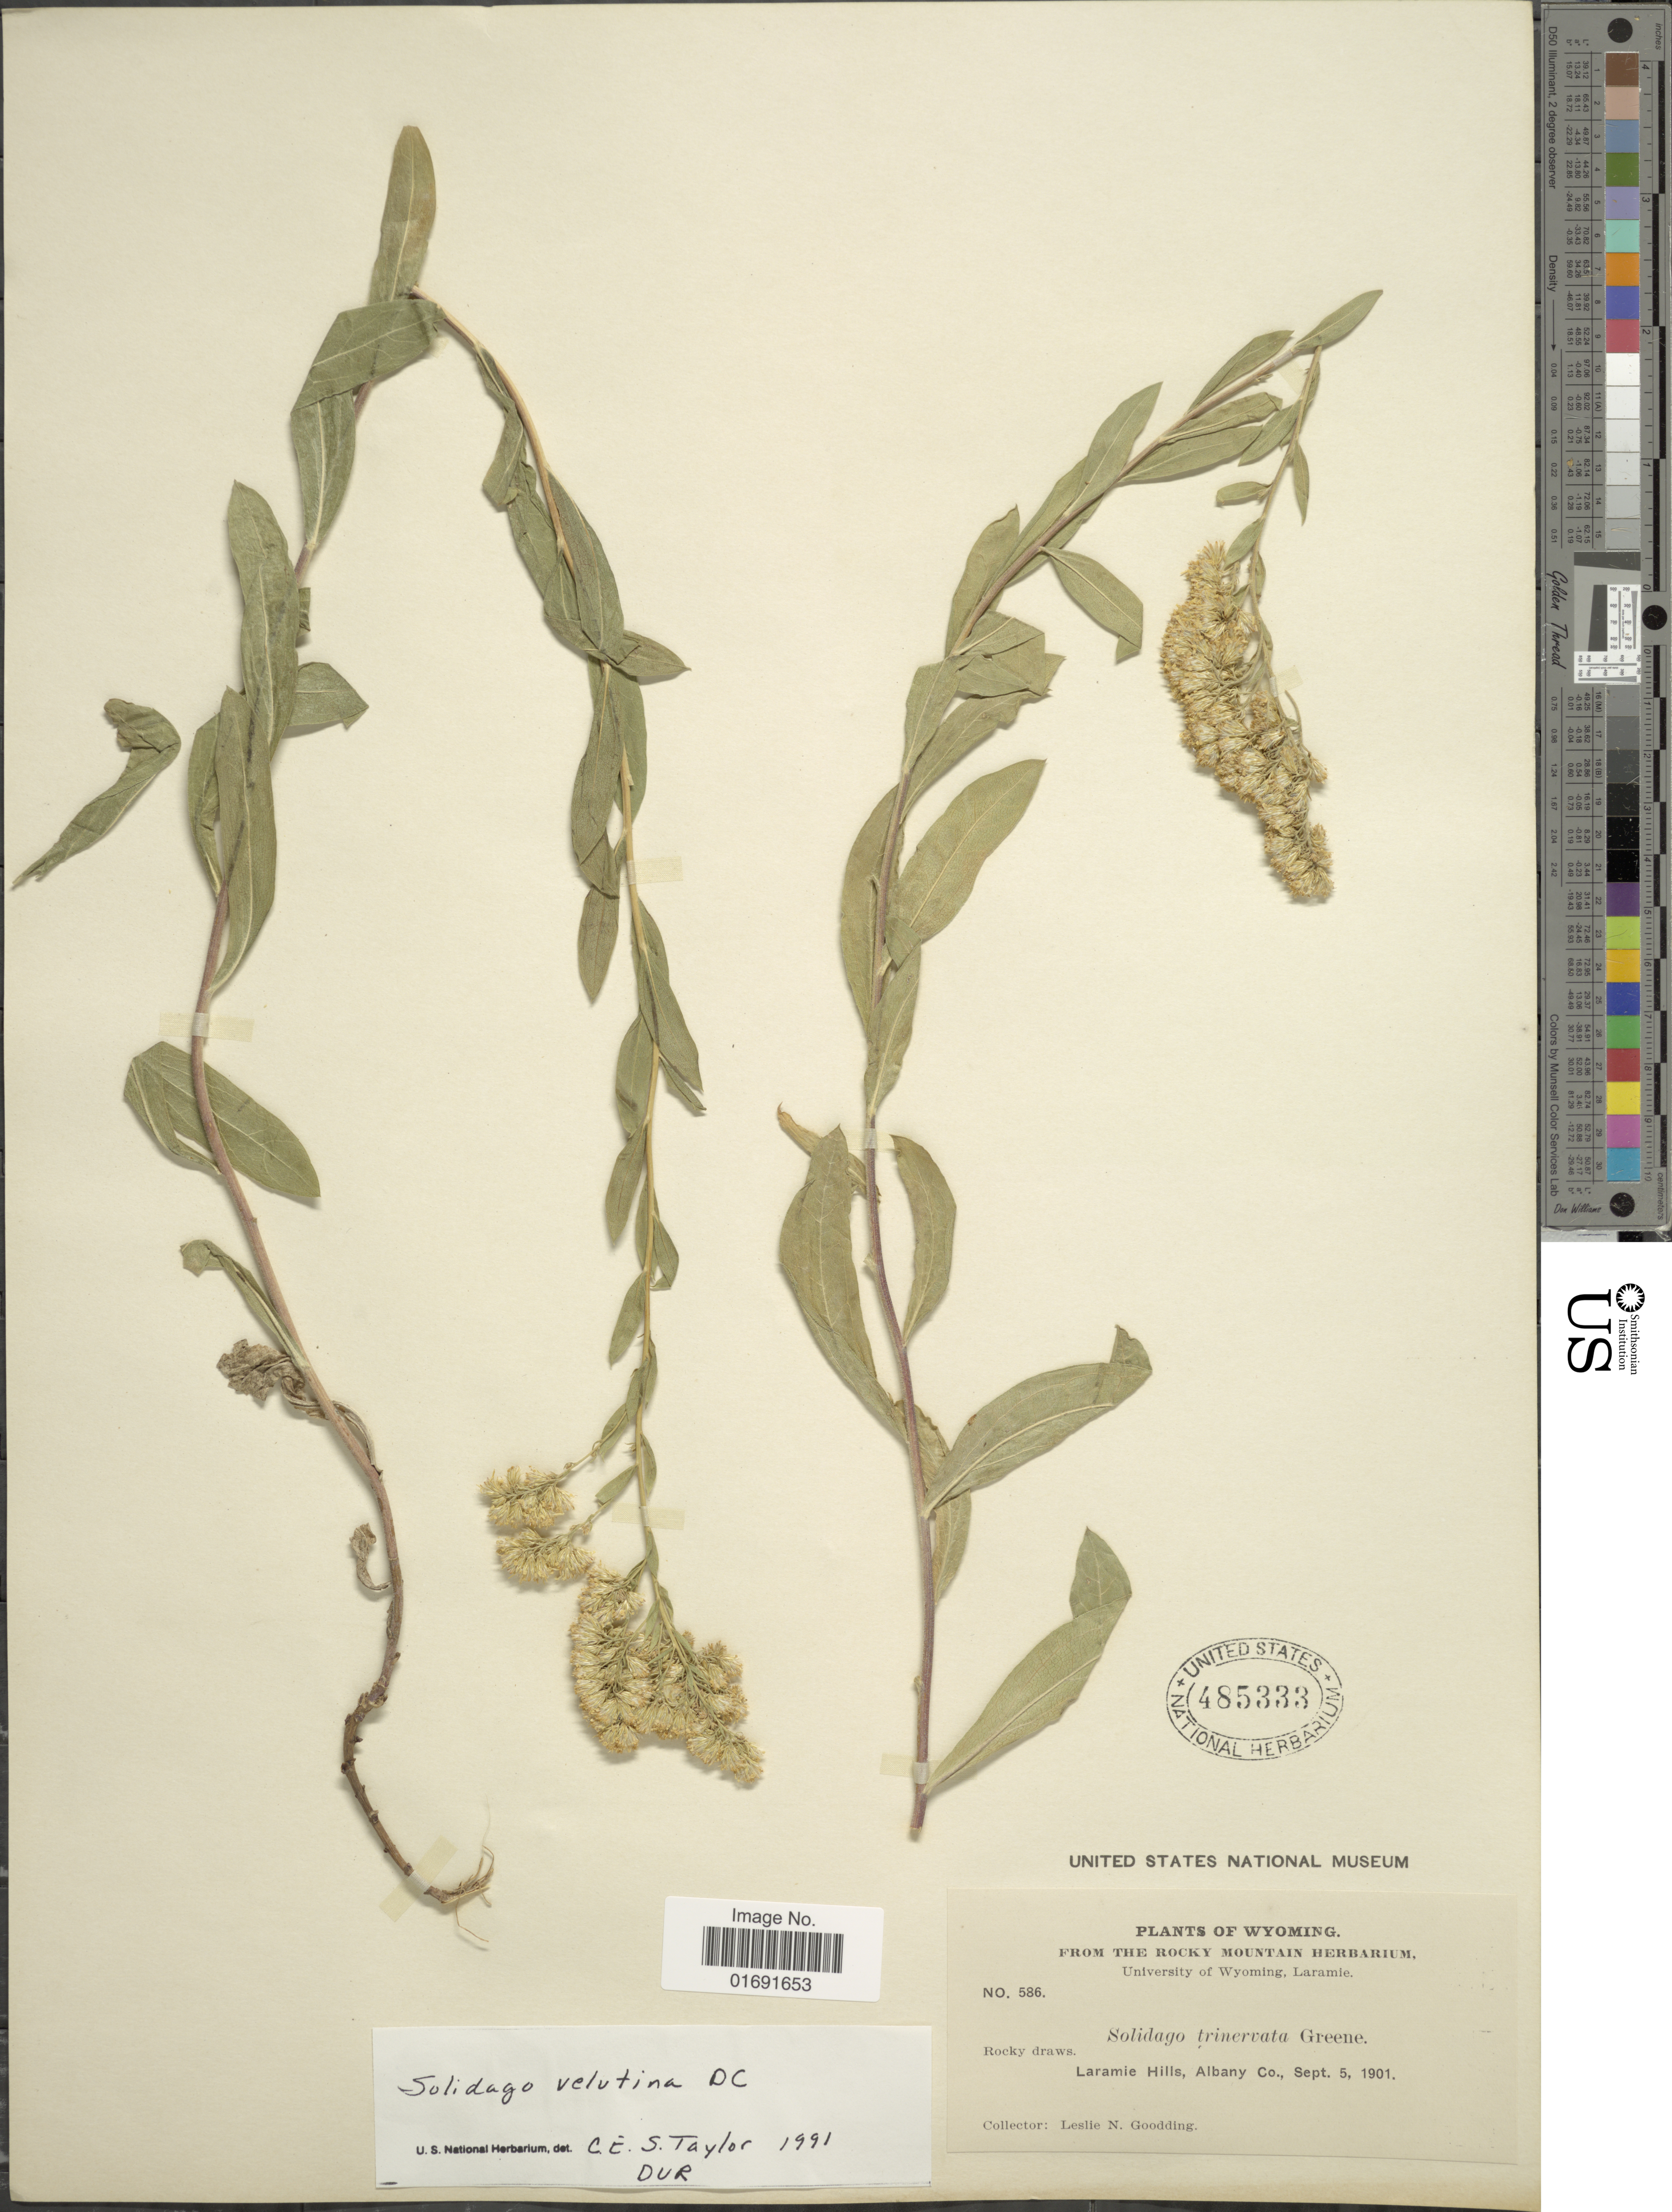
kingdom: Plantae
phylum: Tracheophyta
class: Magnoliopsida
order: Asterales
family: Asteraceae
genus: Solidago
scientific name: Solidago velutina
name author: DC.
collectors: L. N. Goodding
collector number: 586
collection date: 1901-09-05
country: United States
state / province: Wyoming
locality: Laramie, Albany Co.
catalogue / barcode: US 485333